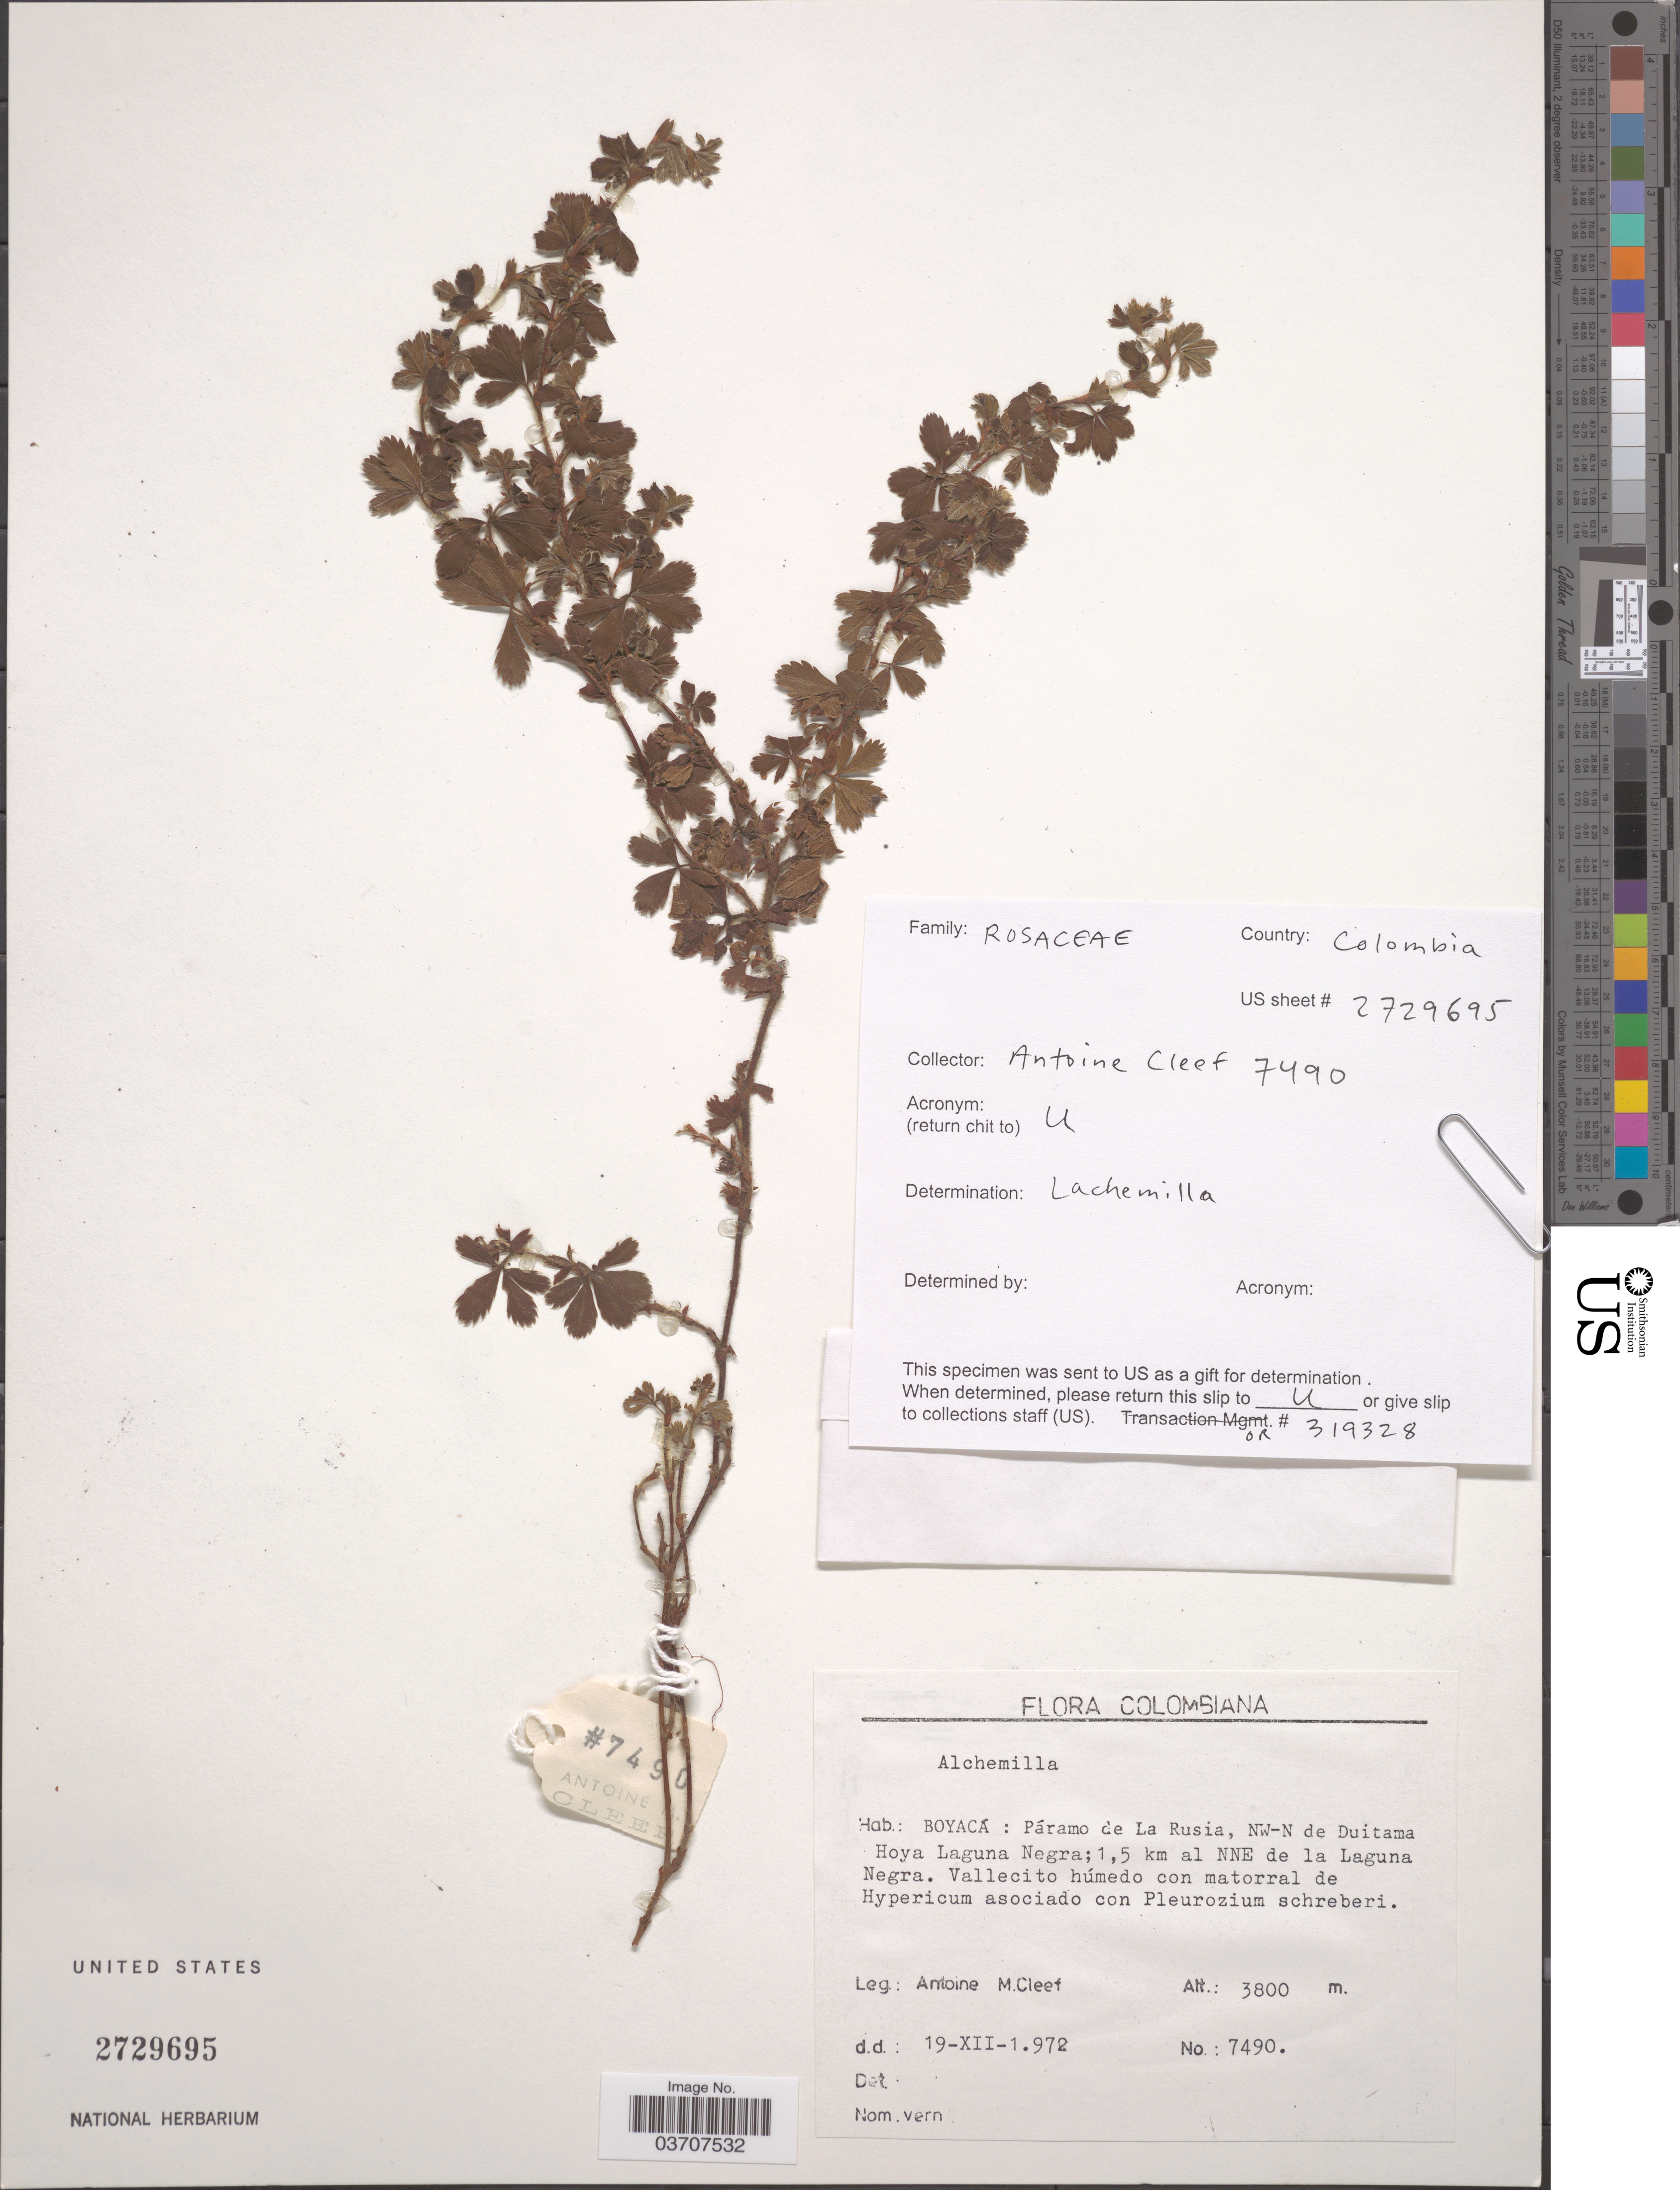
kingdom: Plantae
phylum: Tracheophyta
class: Magnoliopsida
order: Rosales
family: Rosaceae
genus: Lachemilla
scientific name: Lachemilla sp.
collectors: A. M. Cleef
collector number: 7490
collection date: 1972-12-19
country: Colombia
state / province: Boyacá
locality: Páramo de La Rusia, NW-N de Duitama. Hoya Laguna Negra; 1,5 km al NNE de la Laguna Negra.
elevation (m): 3800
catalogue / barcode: US 2729695